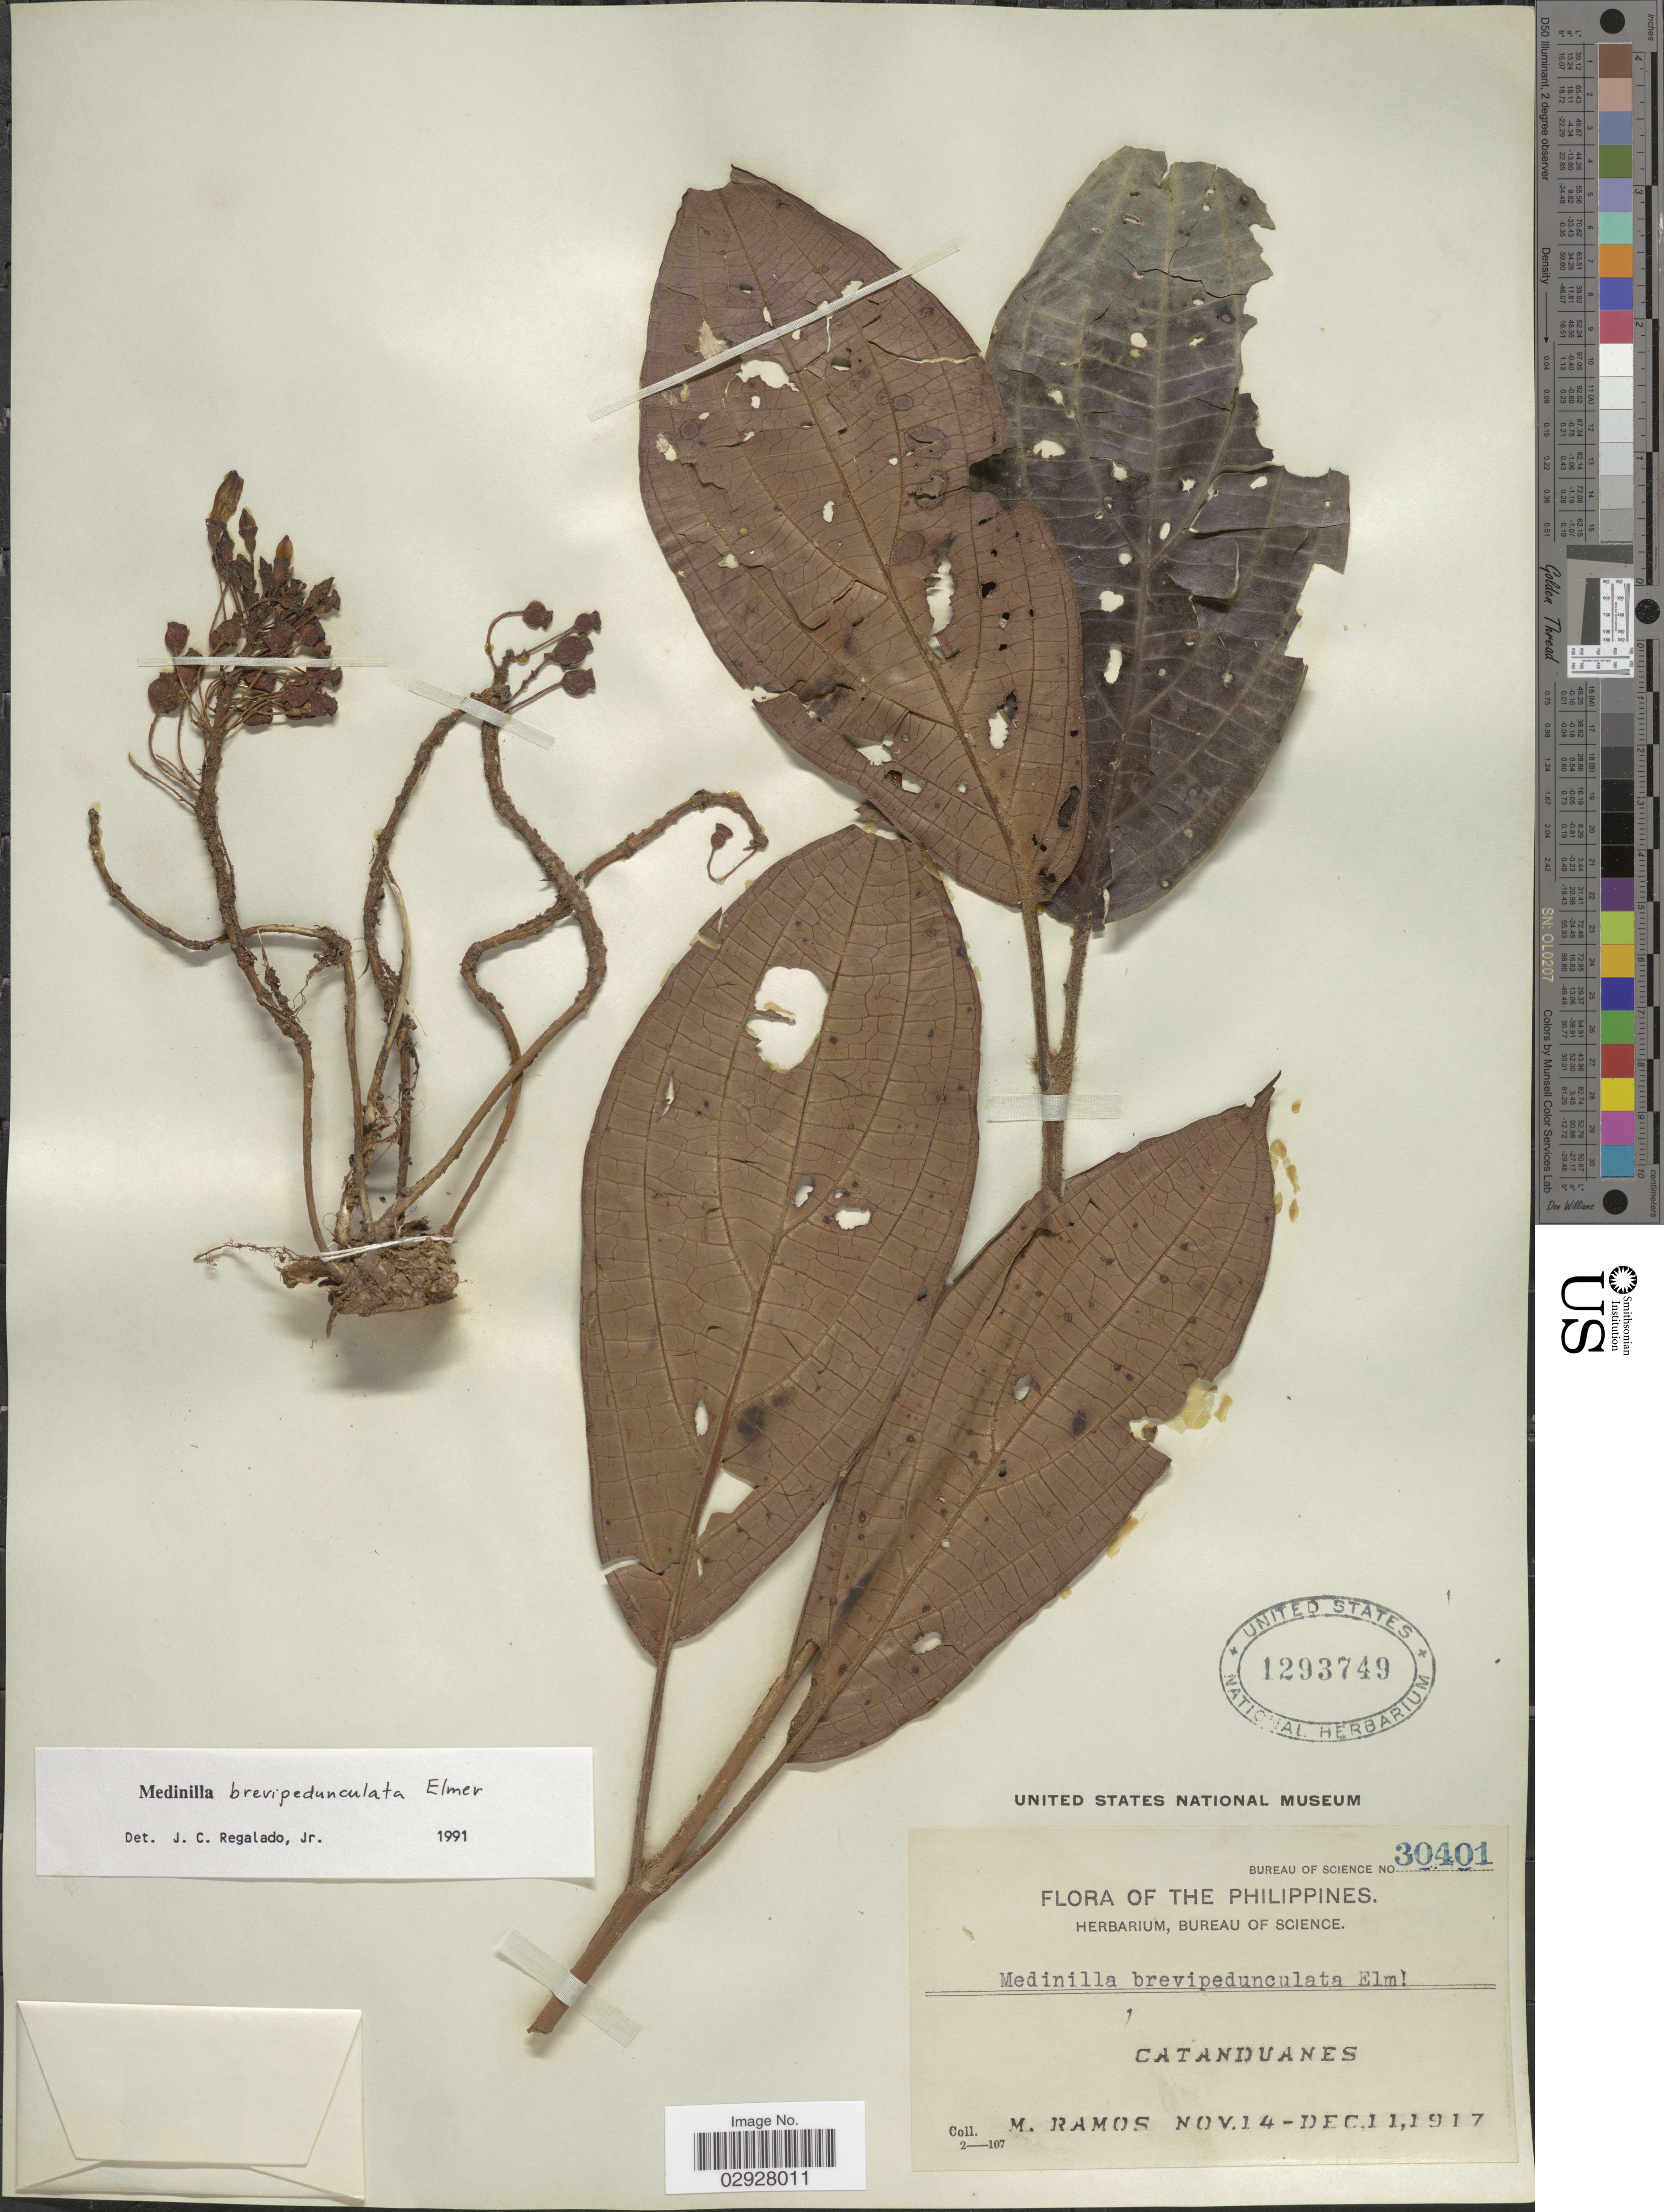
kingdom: Plantae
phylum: Tracheophyta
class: Magnoliopsida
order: Myrtales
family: Melastomataceae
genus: Medinilla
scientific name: Medinilla brevipedunculata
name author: Elmer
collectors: M. Ramos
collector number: Bureau of Science 30401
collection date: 1917-11-14/1917-12-11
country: Philippines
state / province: Bicol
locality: Catanduanes.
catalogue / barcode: US 1293749